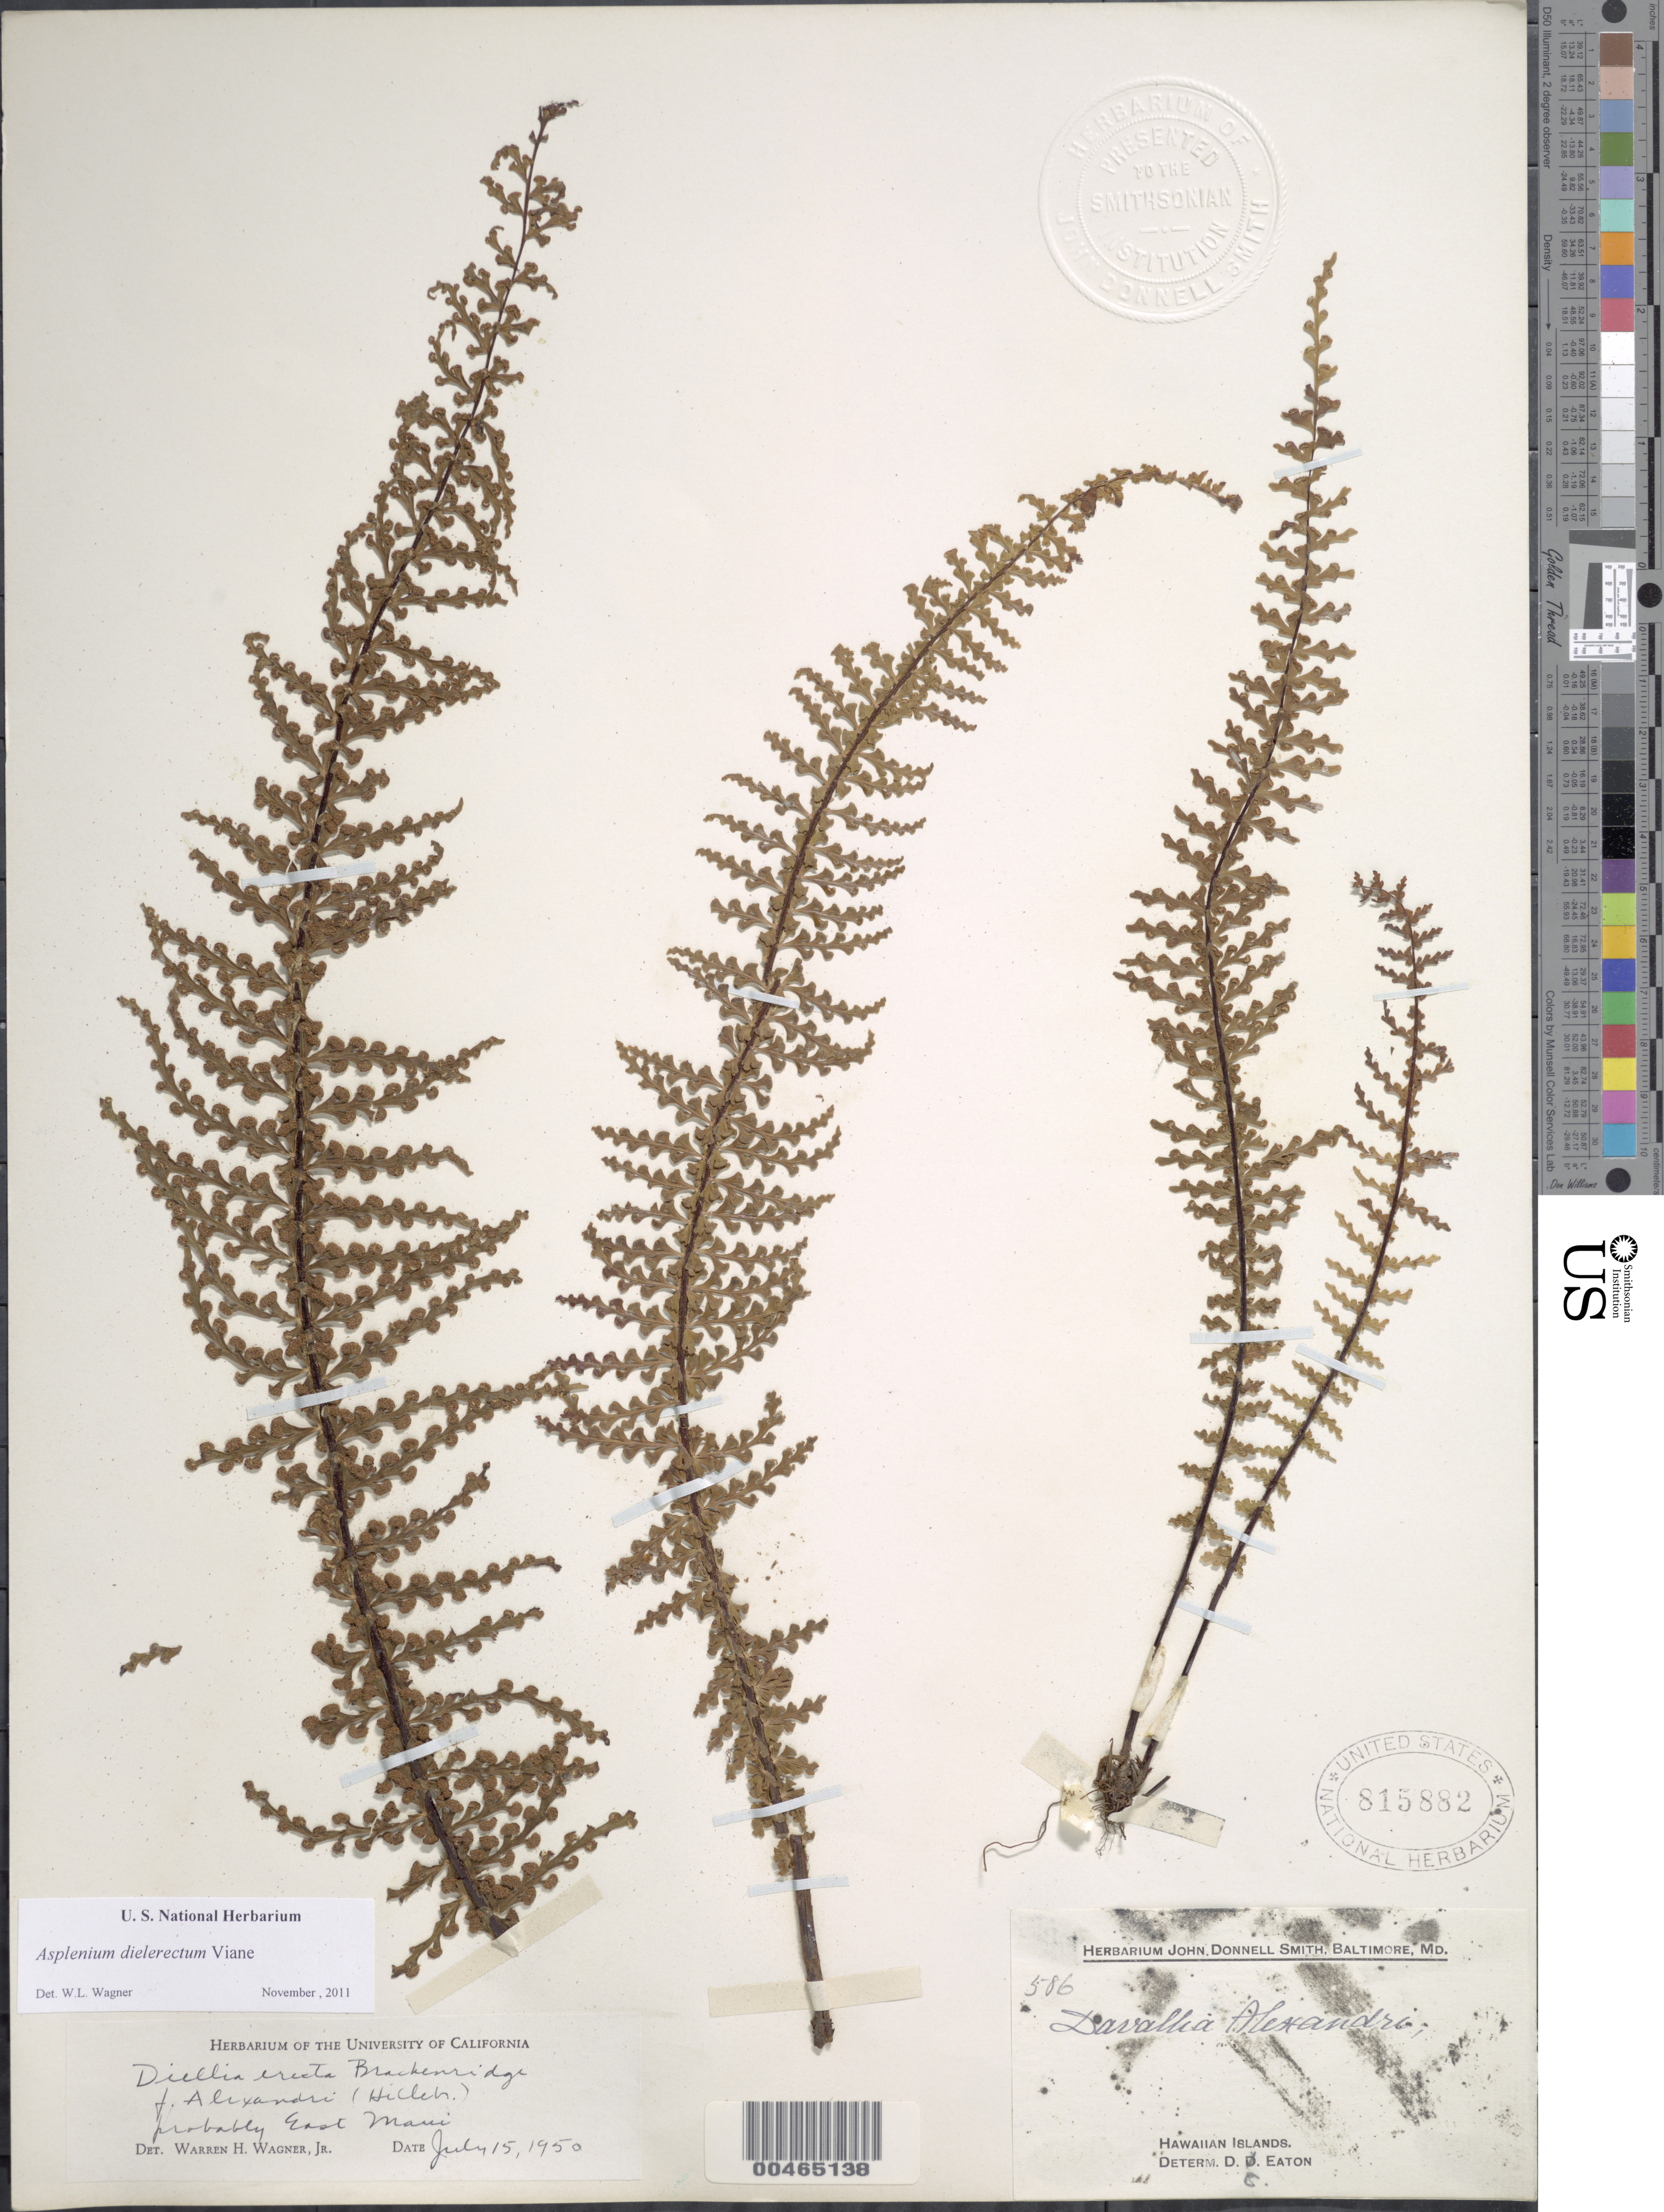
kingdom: Plantae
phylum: Tracheophyta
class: Polypodiopsida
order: Polypodiales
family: Aspleniaceae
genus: Asplenium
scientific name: Asplenium dielerectum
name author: Viane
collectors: J. Donnell Smith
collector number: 586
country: United States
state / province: Hawaii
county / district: Hawaii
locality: Hawaiian Islands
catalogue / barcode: US 815882